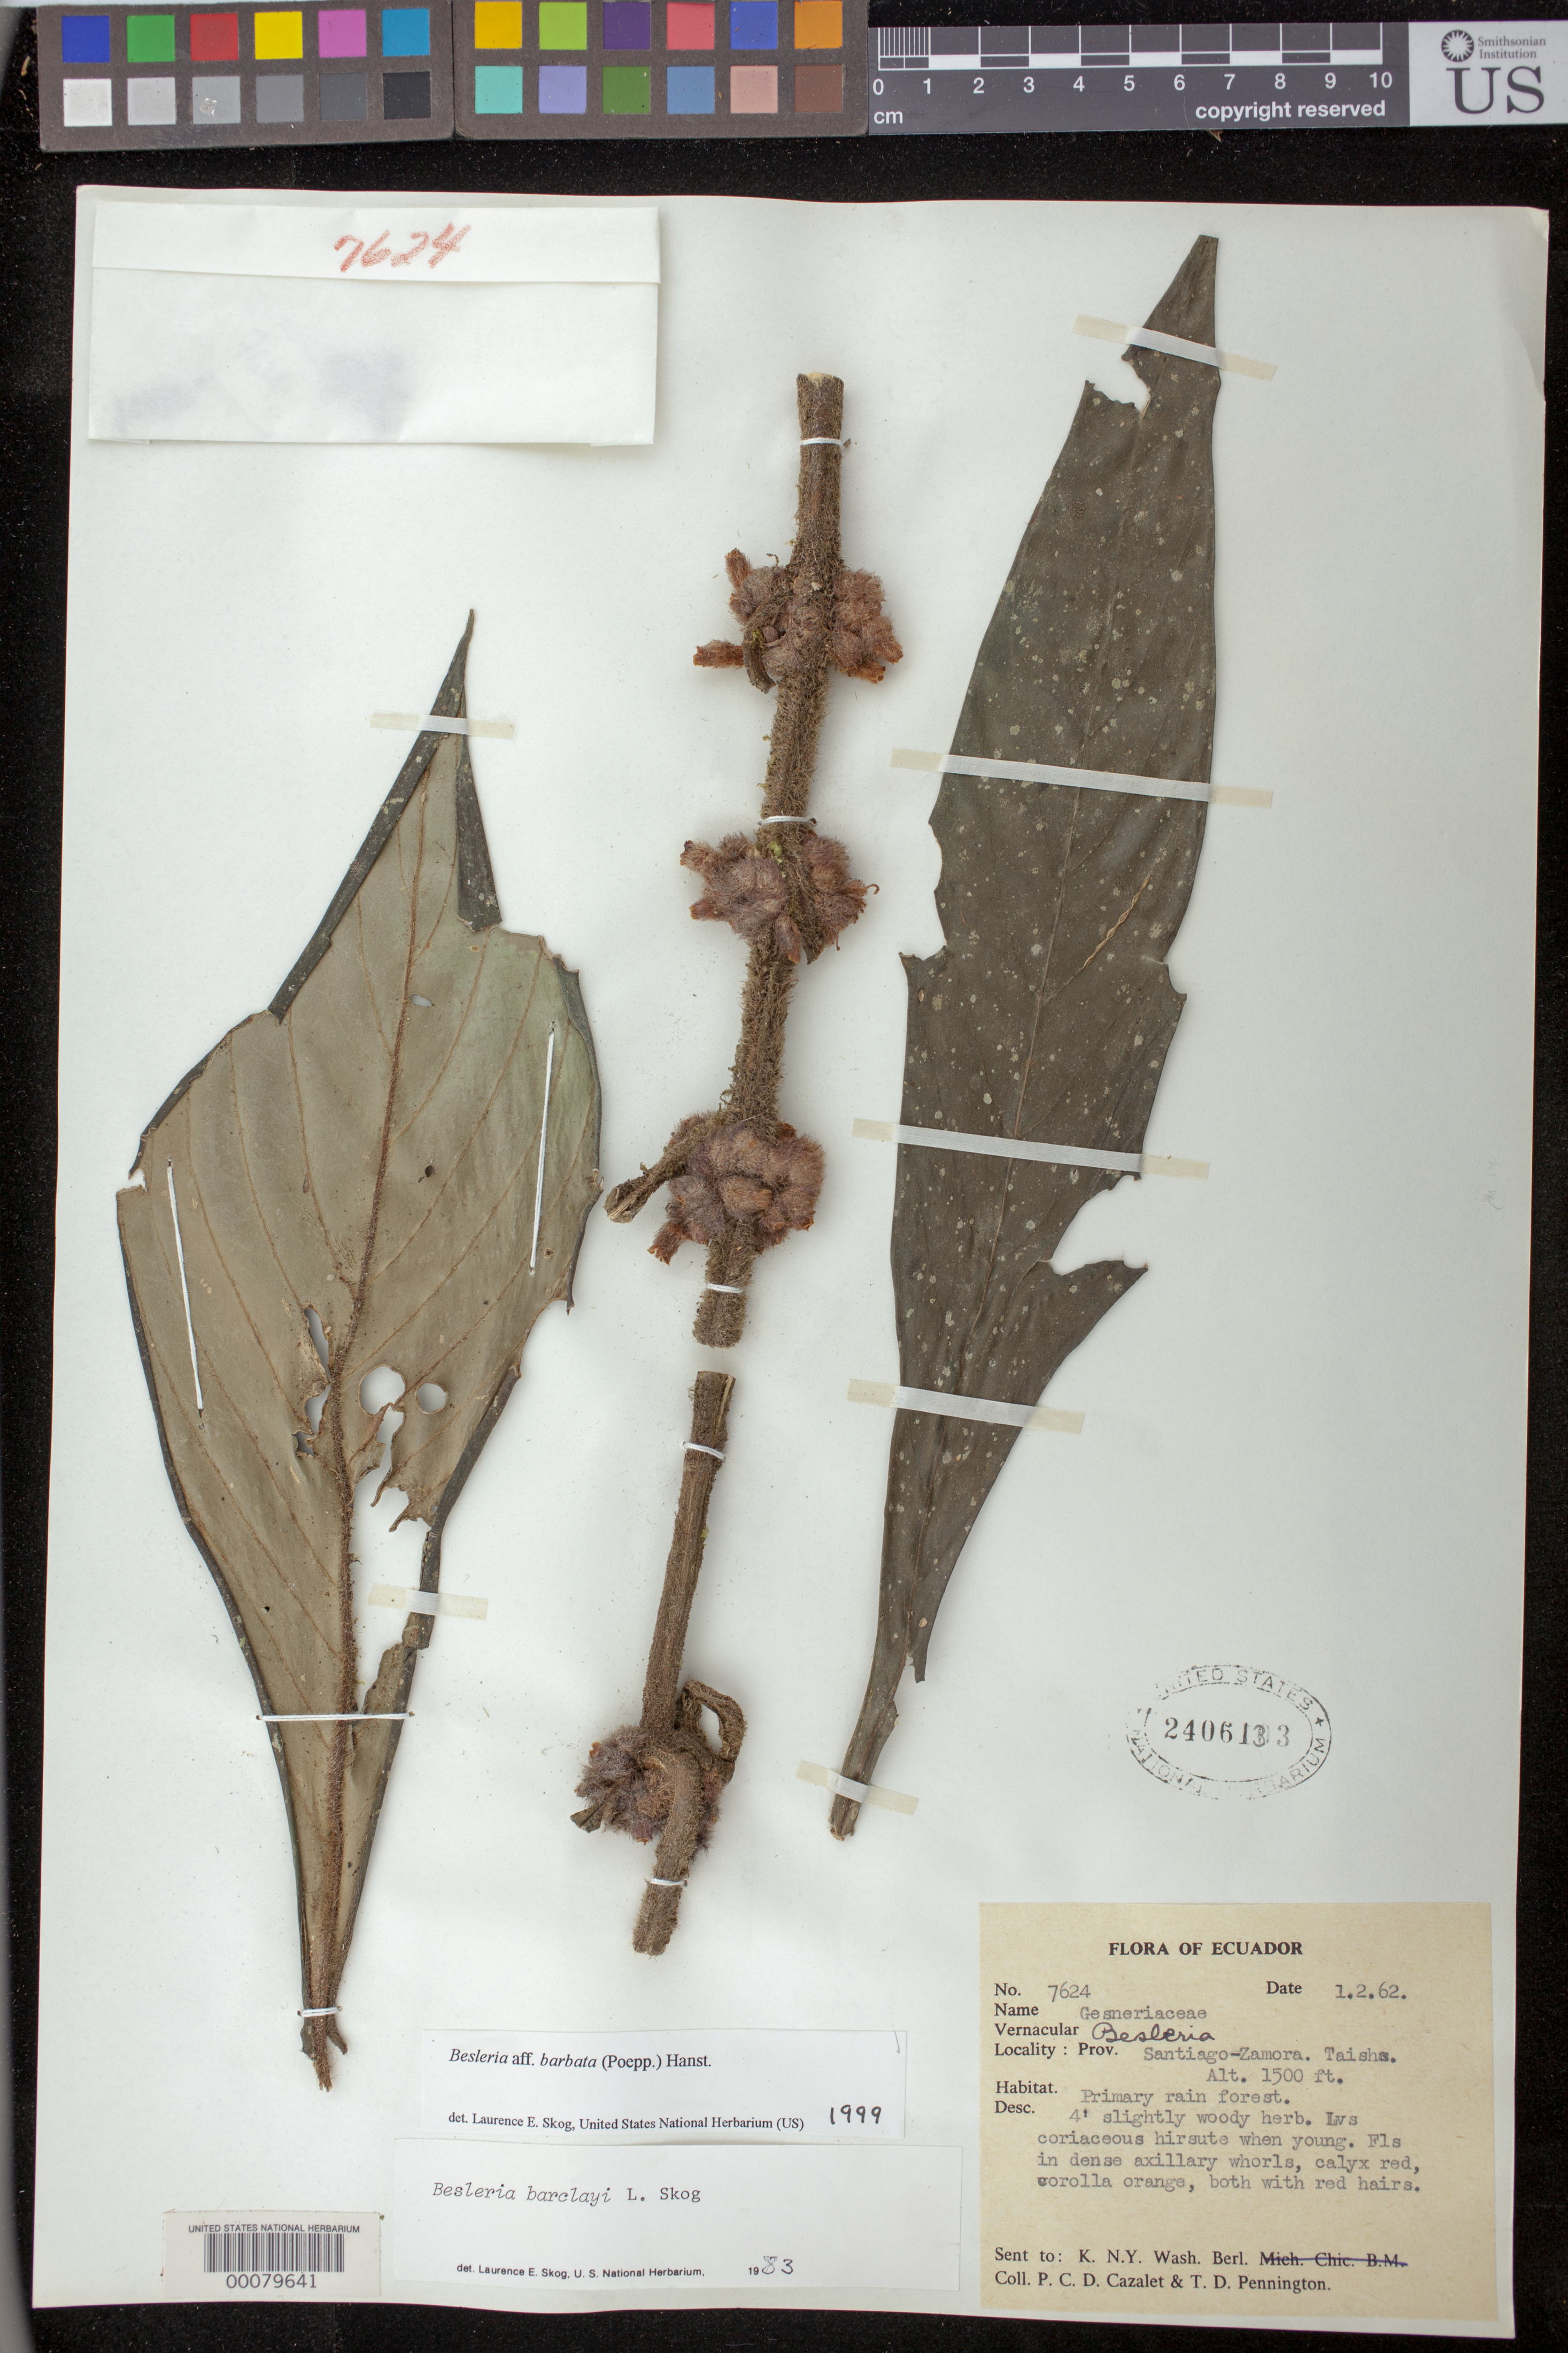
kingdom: Plantae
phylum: Tracheophyta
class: Magnoliopsida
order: Lamiales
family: Gesneriaceae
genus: Besleria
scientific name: Besleria barbata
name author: (Poepp.) Hanst.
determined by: Skog, Laurence E.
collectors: P. C. D. Cazalet & T. D. Pennington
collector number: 7624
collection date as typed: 01 Feb 1962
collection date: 1962-02-01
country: Ecuador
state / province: Morona-Santiago / Zamora-Chinchipe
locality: Taisha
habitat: Primary rain forest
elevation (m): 457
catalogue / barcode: US 2406133